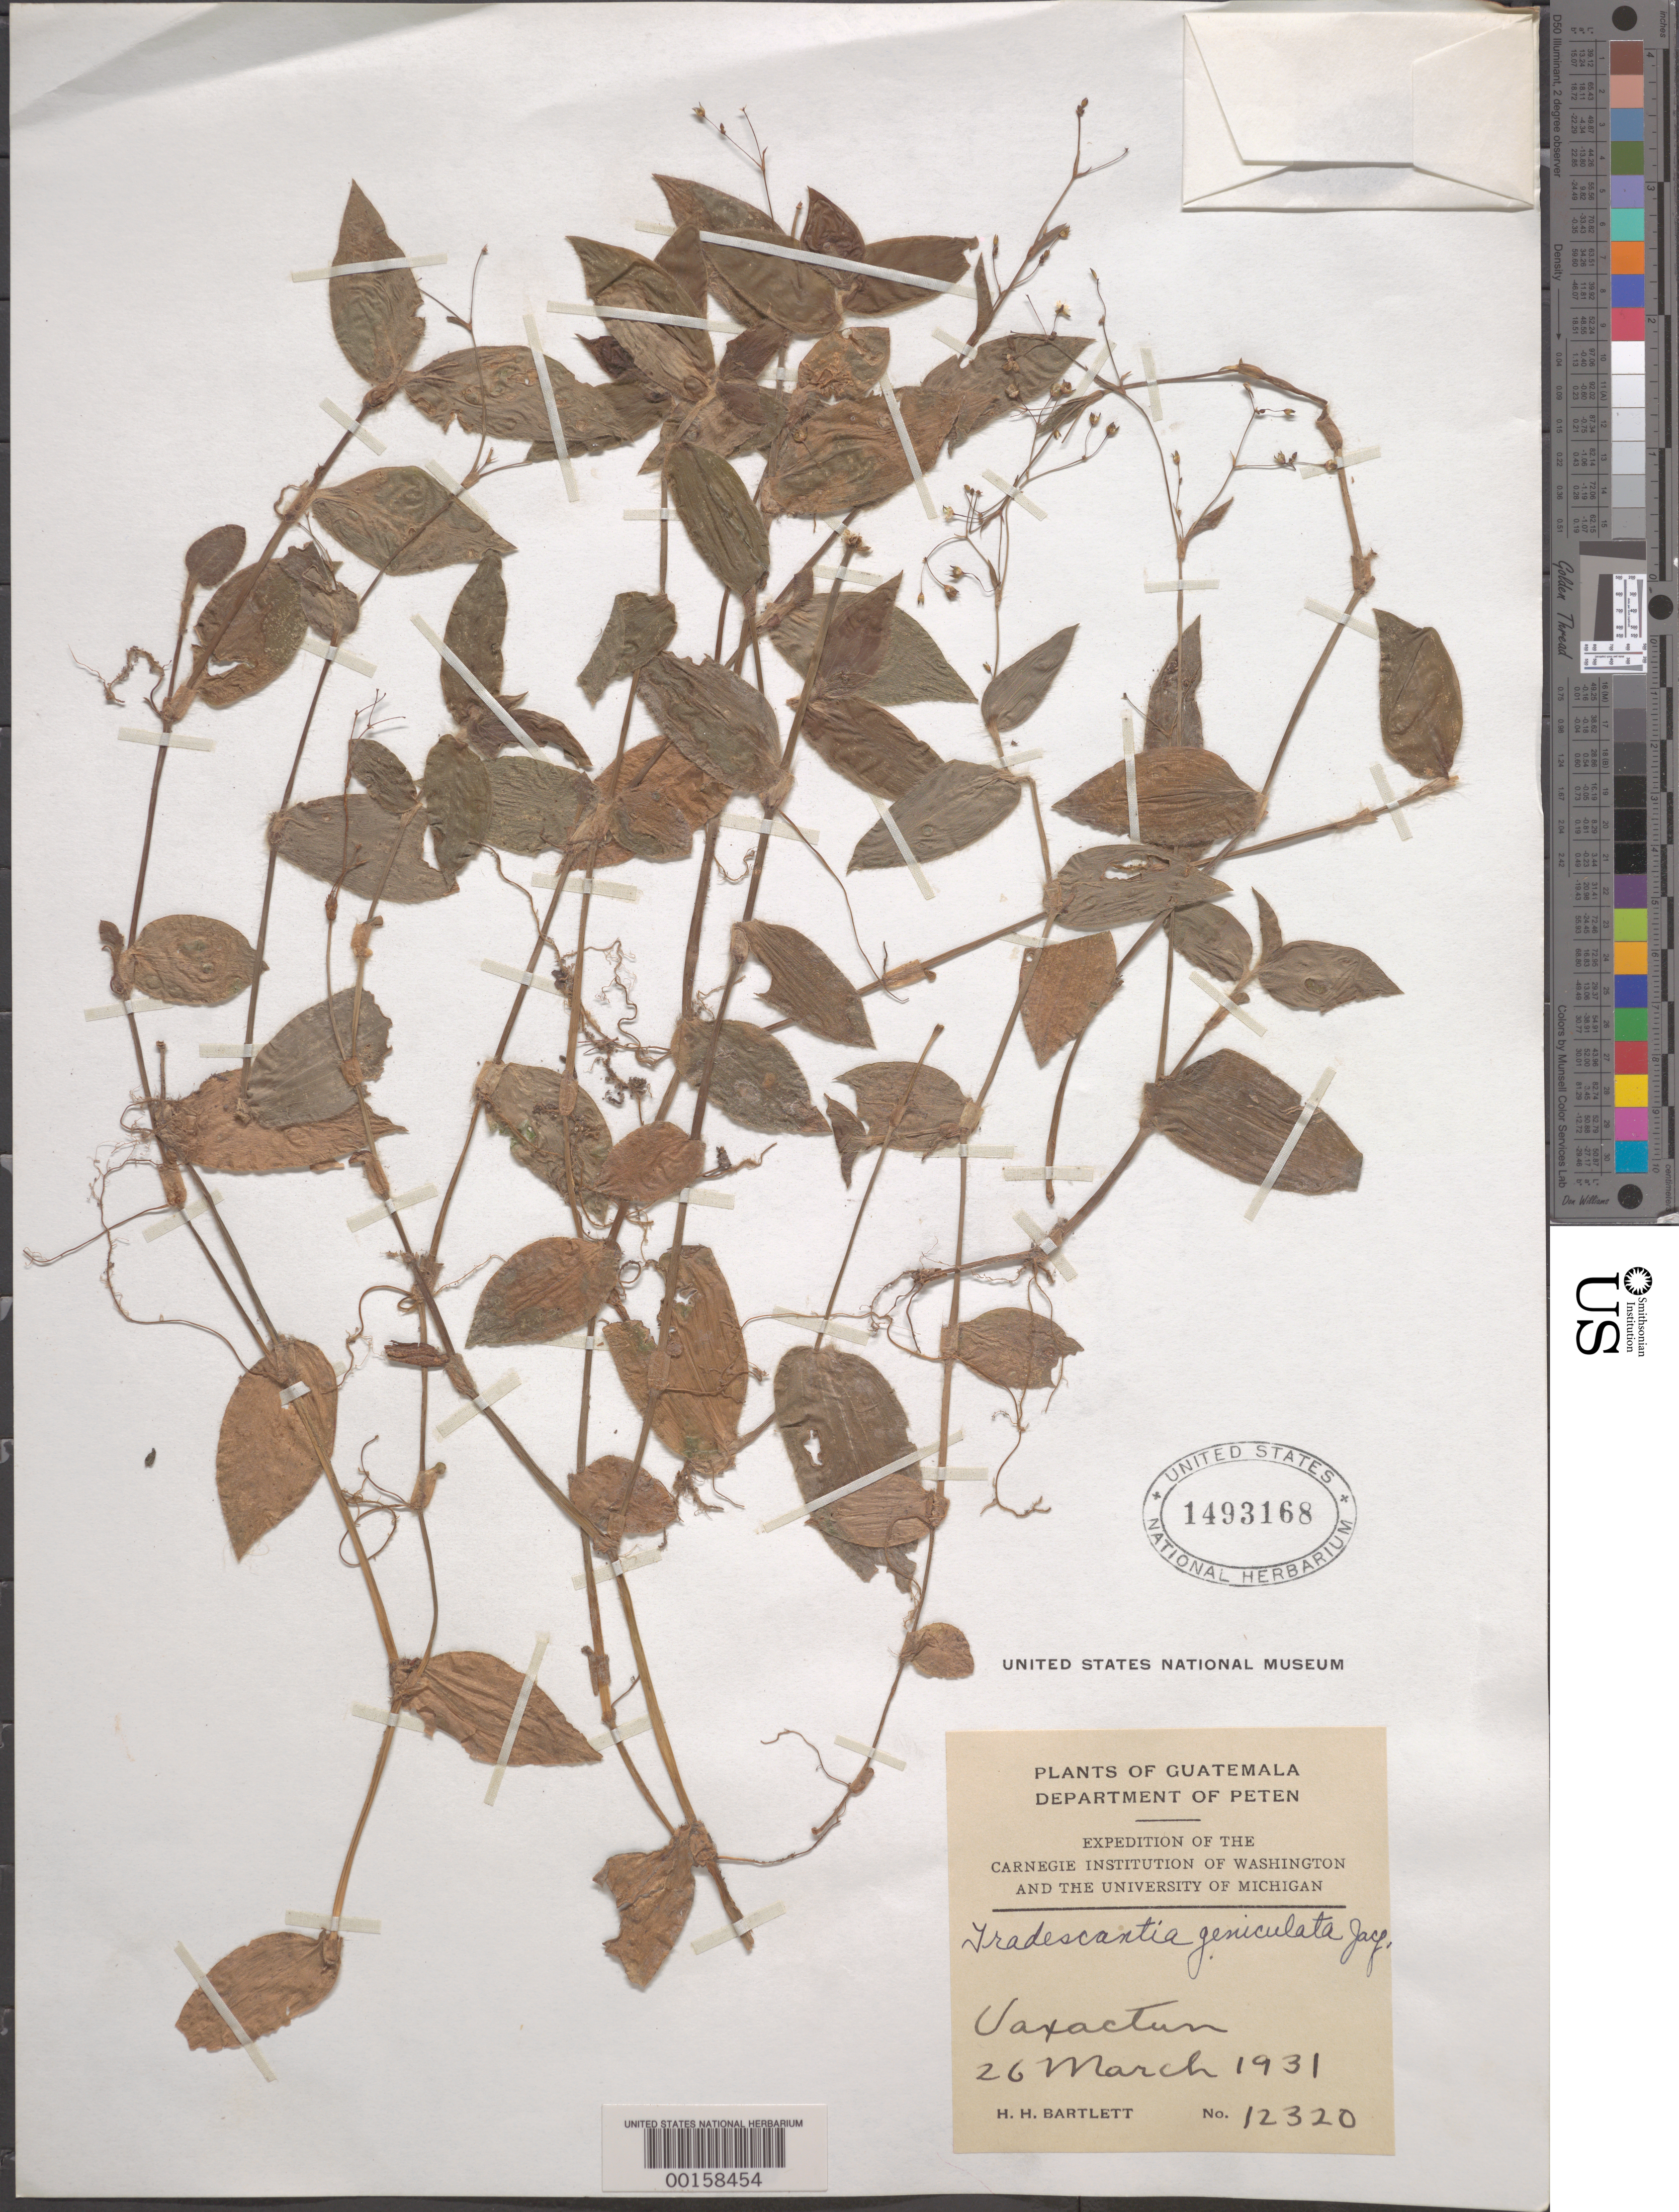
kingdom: Plantae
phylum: Tracheophyta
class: Liliopsida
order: Commelinales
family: Commelinaceae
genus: Gibasis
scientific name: Gibasis geniculata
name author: (Jacq.) Rohweder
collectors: H. H. Bartlett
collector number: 12320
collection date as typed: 26 Mar 1931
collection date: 1931-03-26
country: Guatemala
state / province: El Petén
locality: Uaxactún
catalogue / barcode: US 1493168